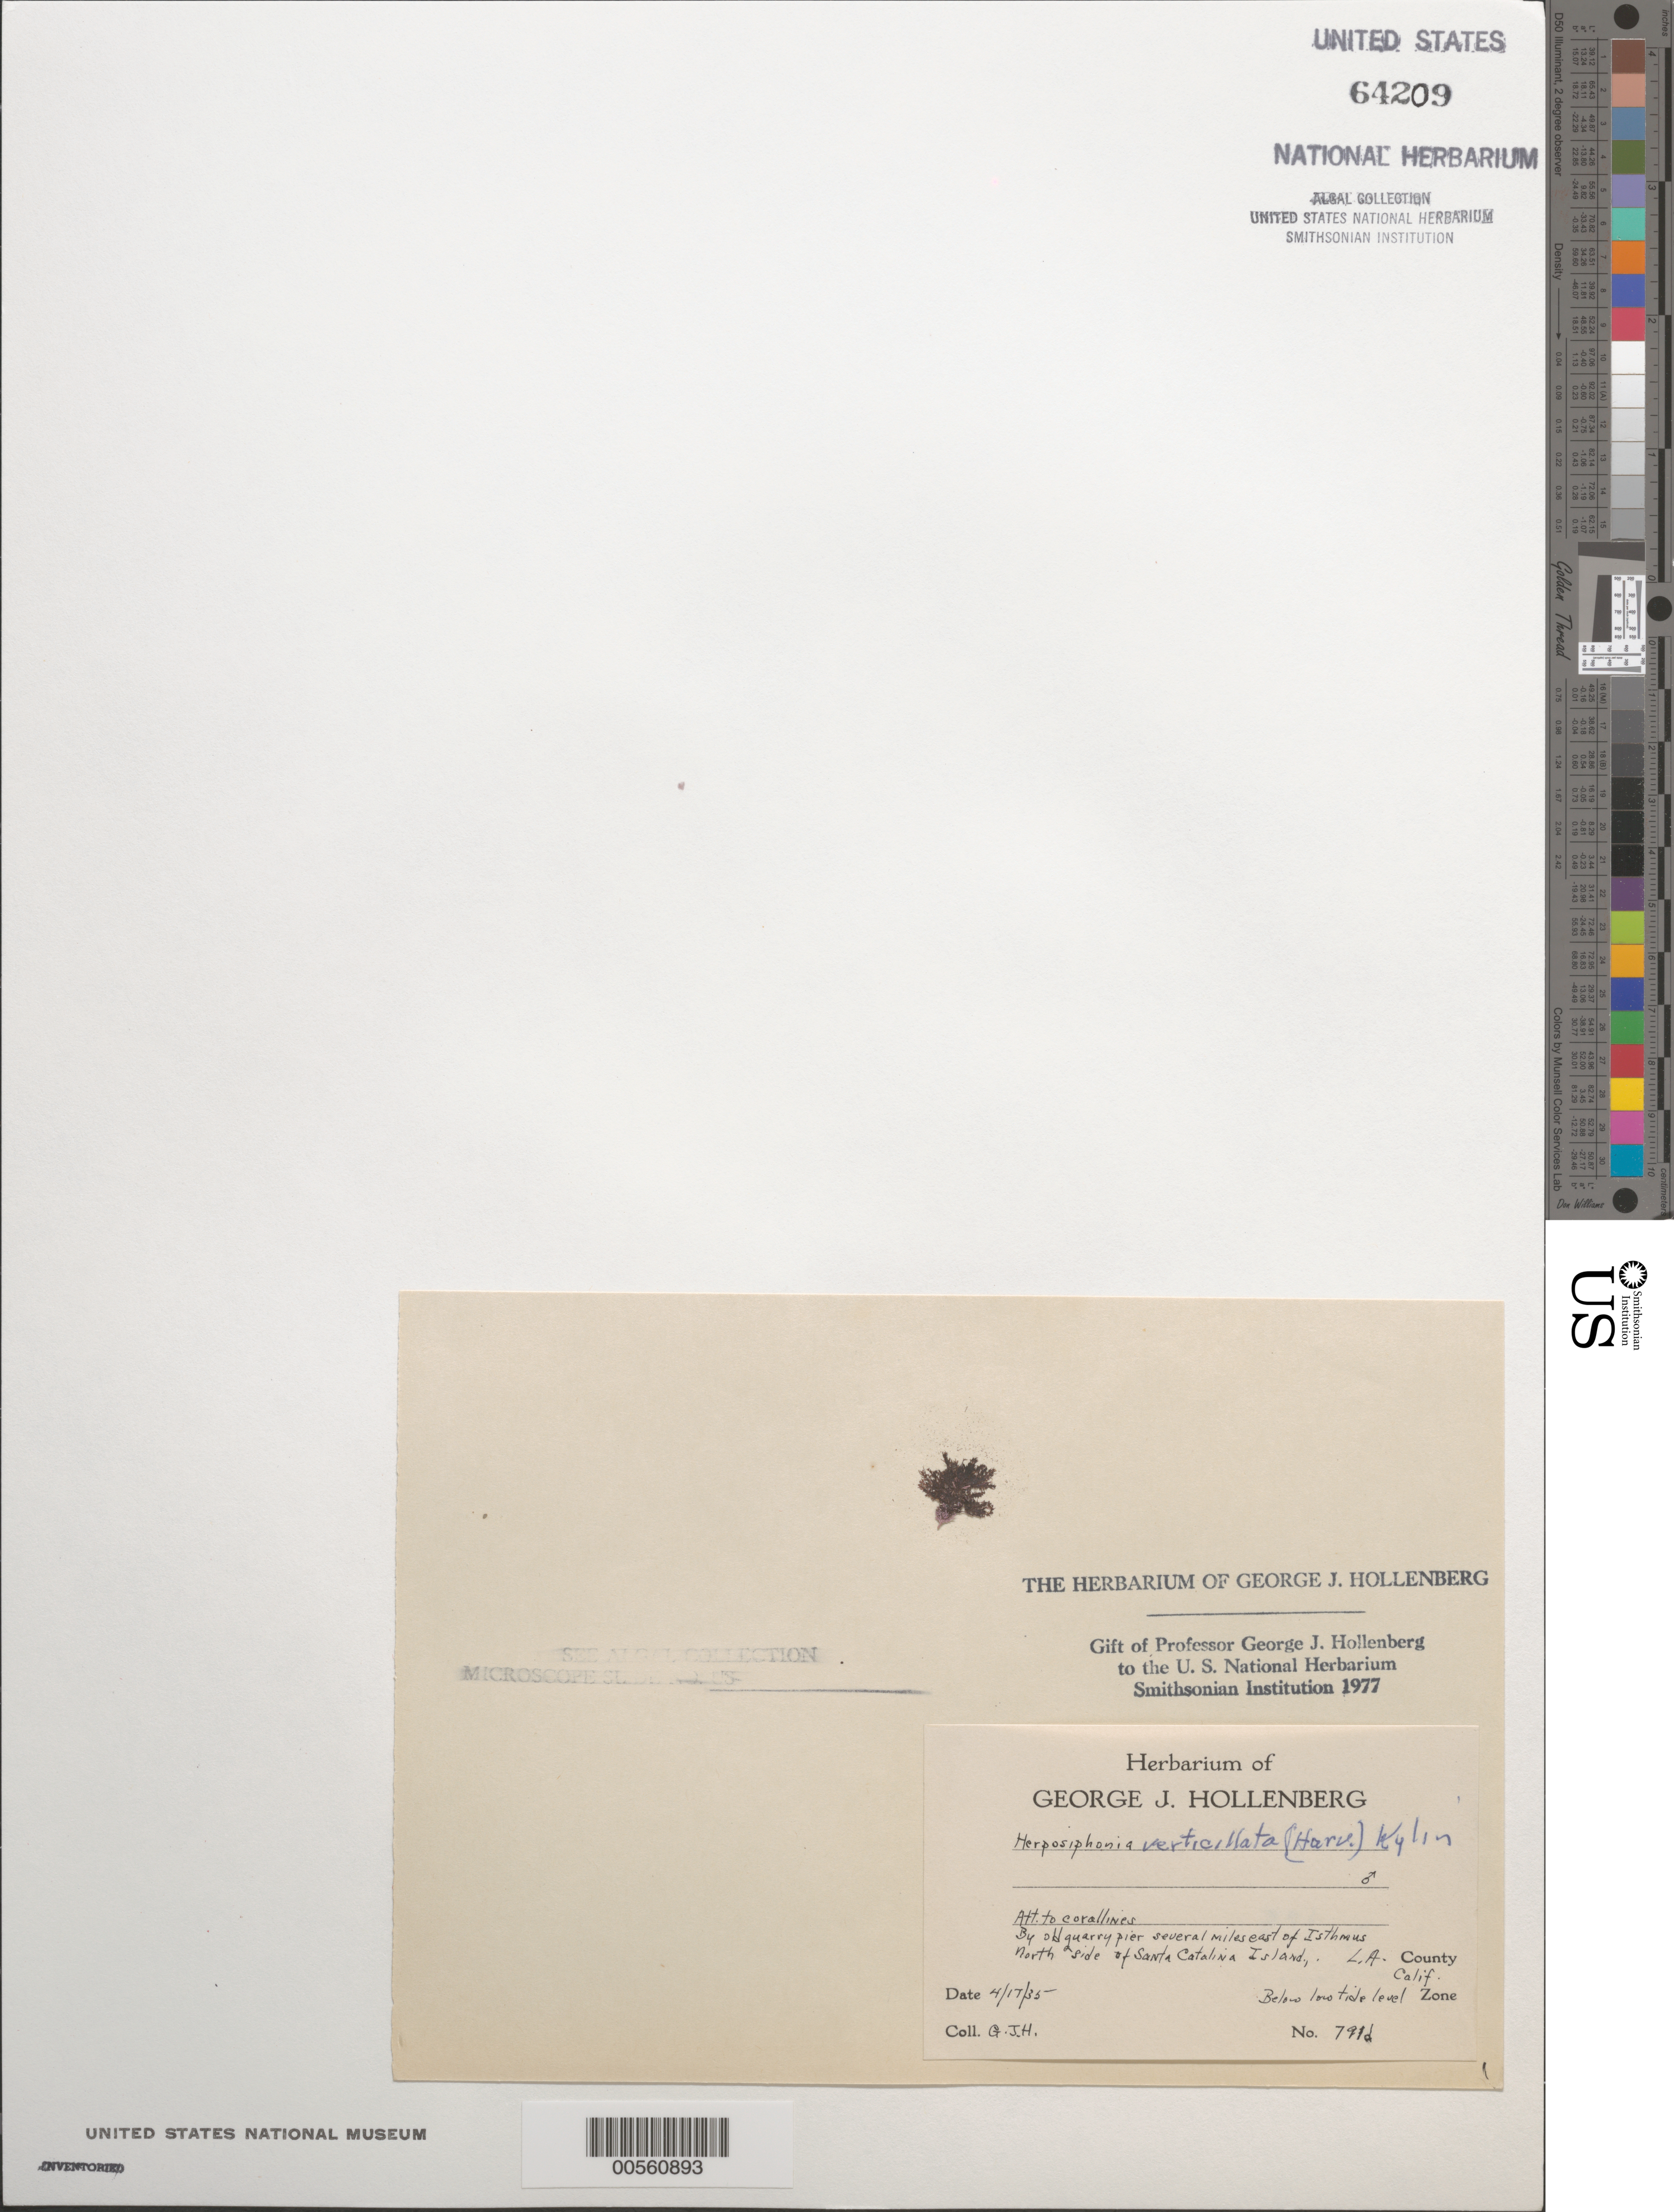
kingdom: Plantae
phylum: Rhodophyta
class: Florideophyceae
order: Ceramiales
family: Rhodomelaceae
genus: Herposiphonia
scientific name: Herposiphonia verticillata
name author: (Harv.) Kylin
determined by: Hollenberg, George J.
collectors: G. Hollenberg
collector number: GJH 791d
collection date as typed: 17 Apr 1935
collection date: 1935-04-17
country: United States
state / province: California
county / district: Los Angeles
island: Santa Catalina Island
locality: East of Isthmus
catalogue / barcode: US 64209